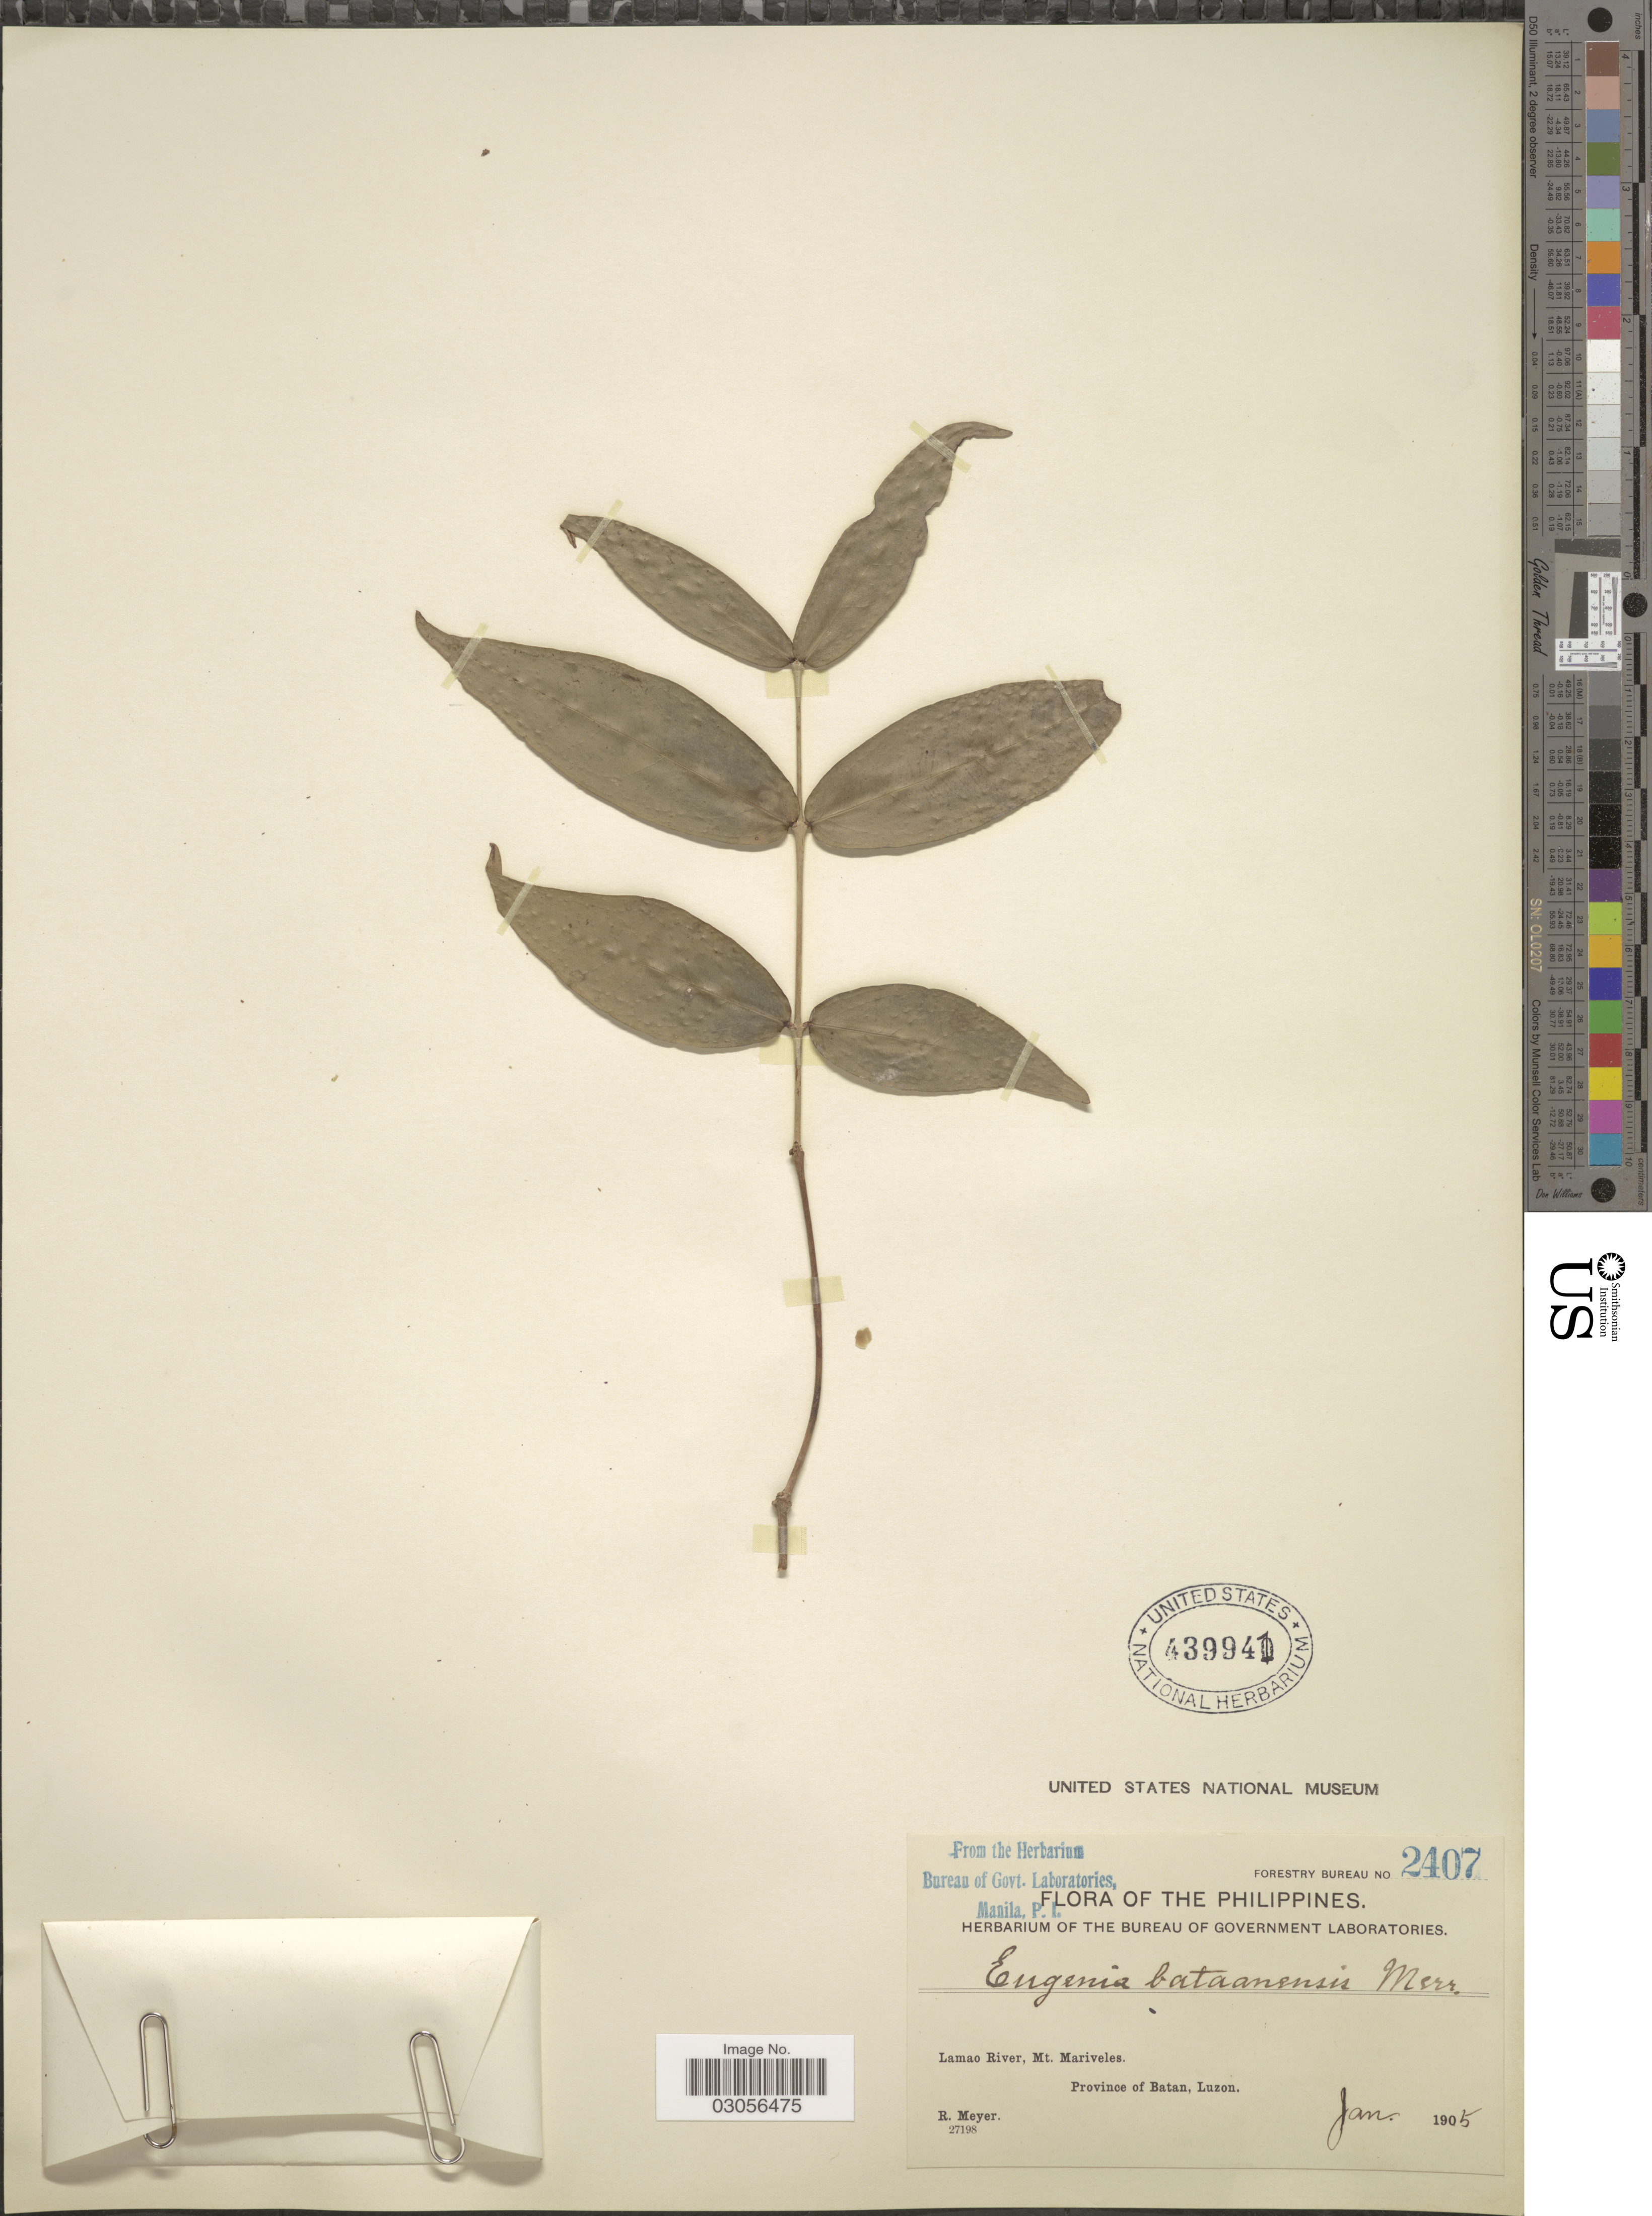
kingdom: Plantae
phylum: Tracheophyta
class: Magnoliopsida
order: Myrtales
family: Myrtaceae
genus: Syzygium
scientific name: Syzygium bataanense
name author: (Merr.) Merr.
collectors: R. Meyer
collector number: Forestry Bureau 2407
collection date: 1905-01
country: Philippines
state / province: Cagayan Valley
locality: Lamao River, Mt. Mariveles, Province of Batan, Luzon.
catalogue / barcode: US 439941